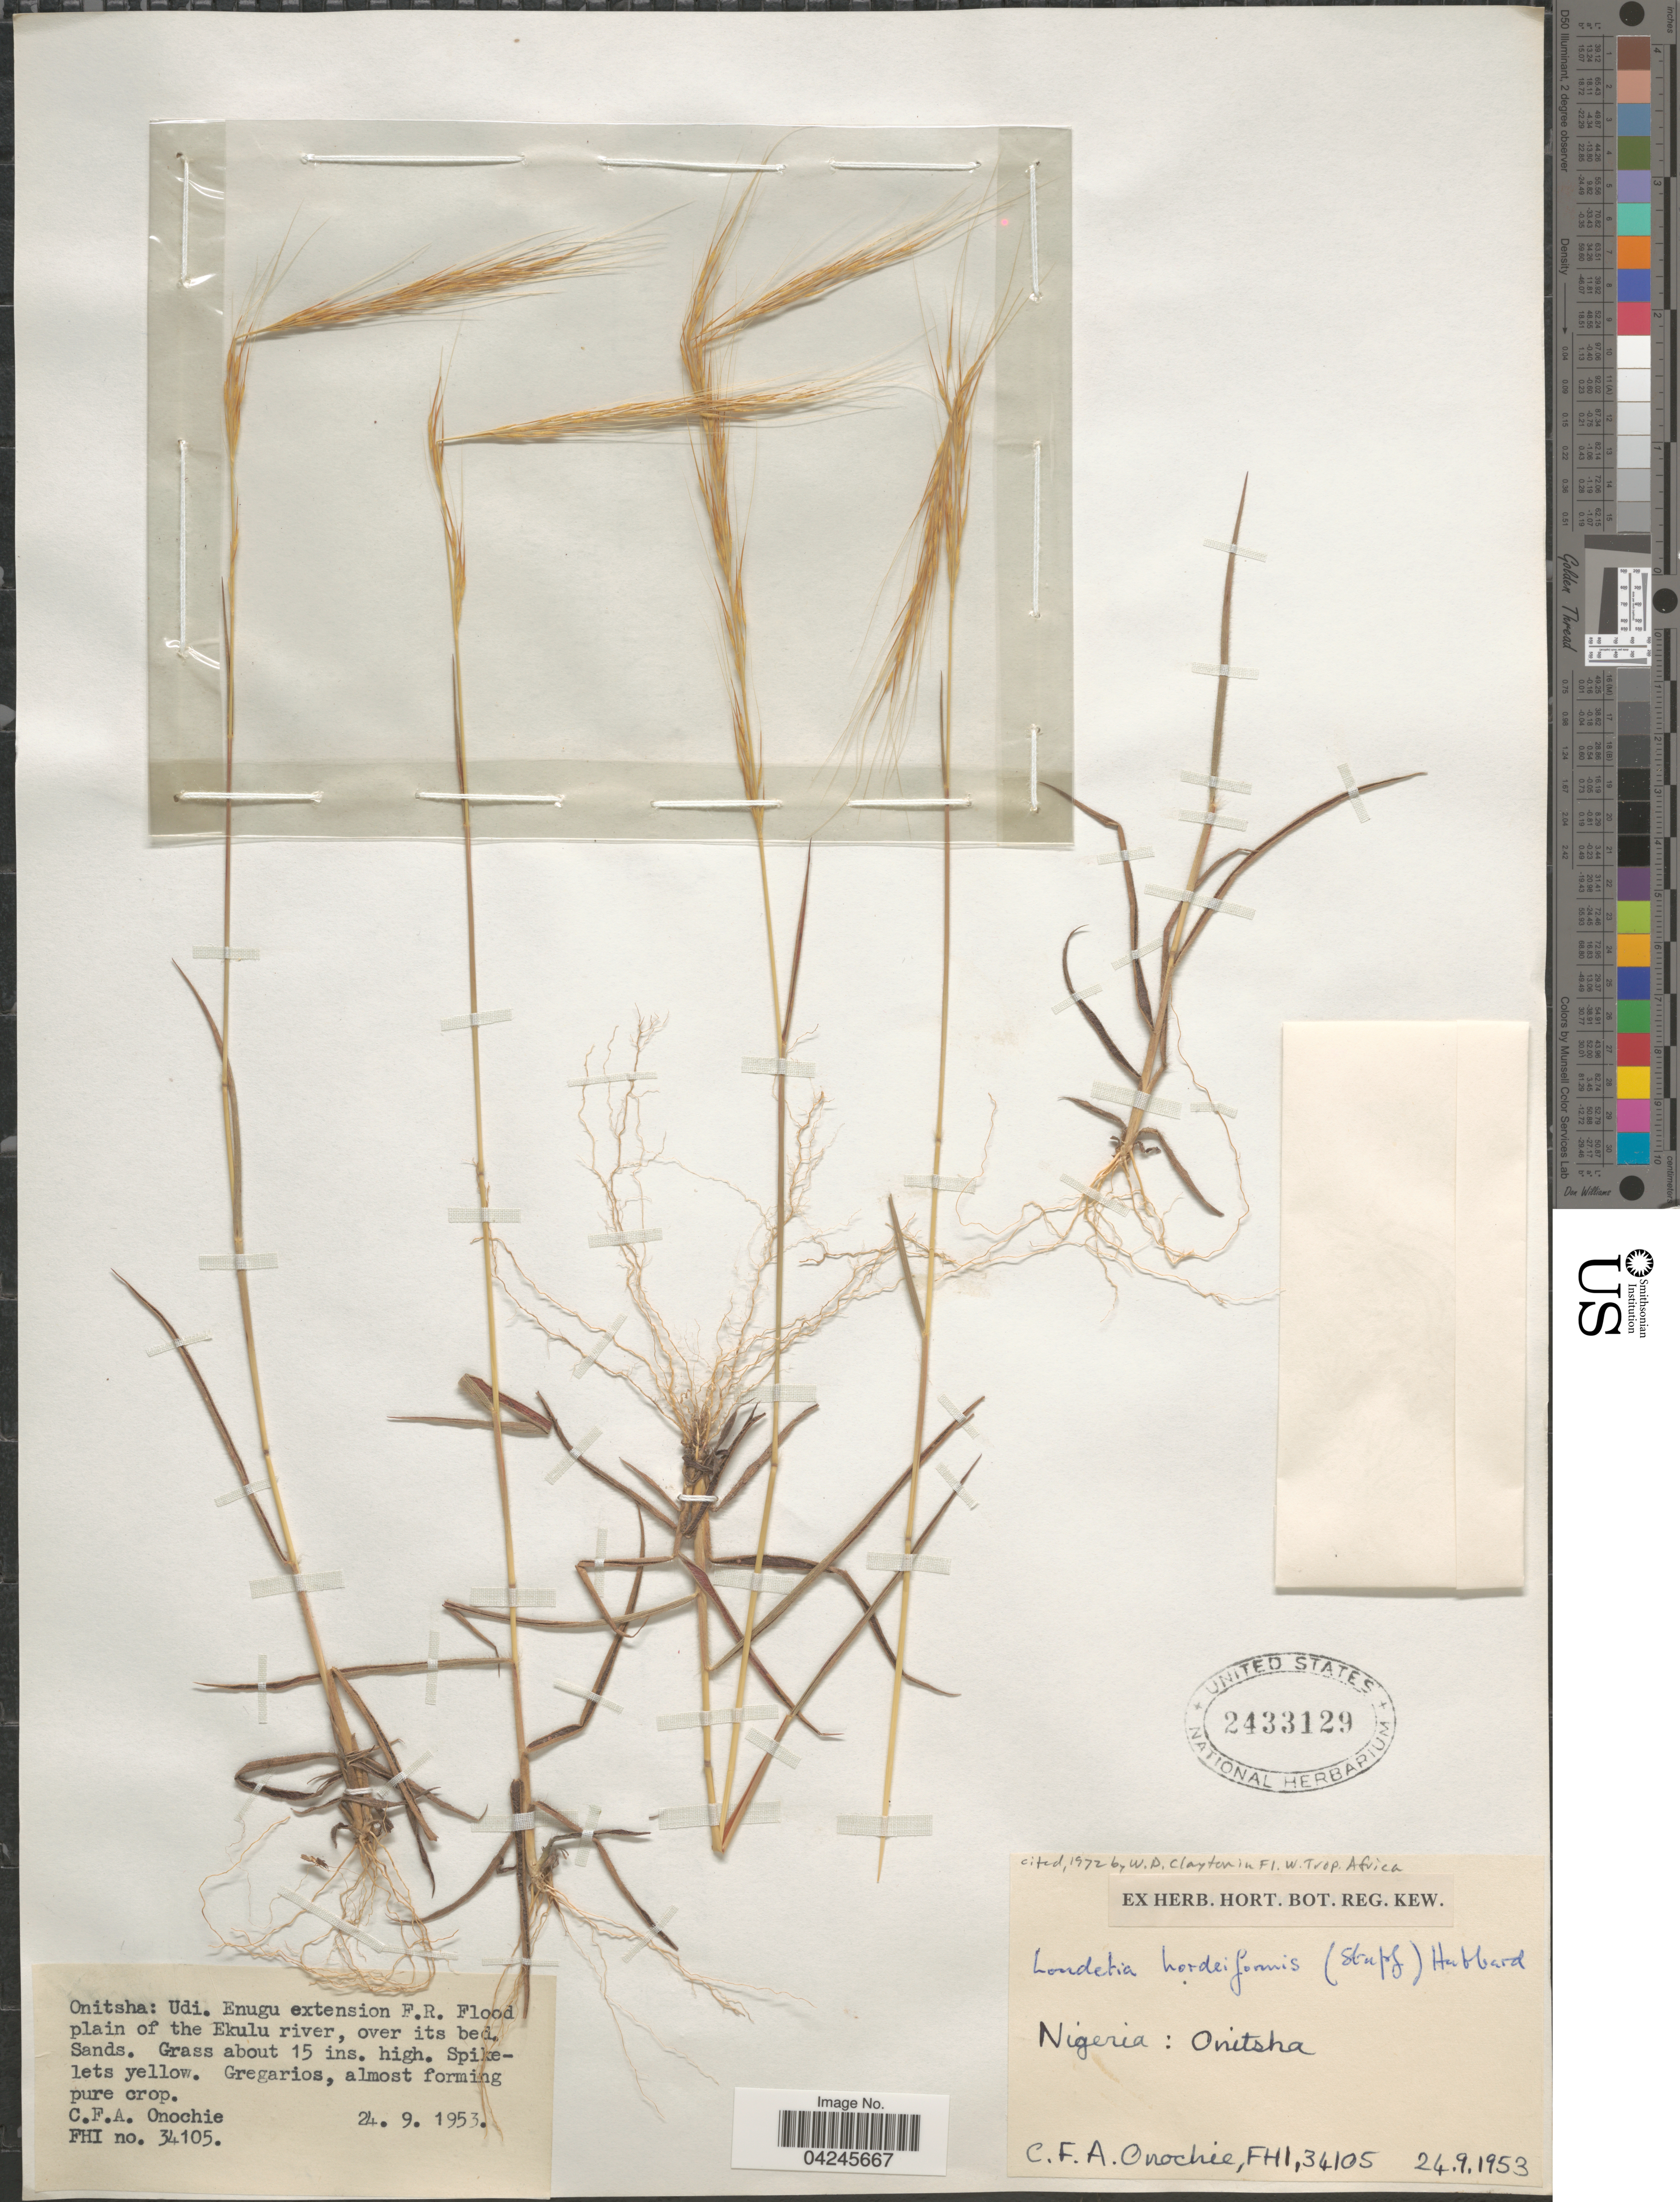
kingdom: Plantae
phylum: Tracheophyta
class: Liliopsida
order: Poales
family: Poaceae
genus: Loudetia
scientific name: Loudetia hordeiformis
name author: (Stapf) C. E. Hubb.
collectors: C. Onochie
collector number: FHI34105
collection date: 1953-09-24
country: Nigeria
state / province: Enugu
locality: Onitsha: Udi. Enugu extension F. R. Flood plain of the Ekulu river, over its bed.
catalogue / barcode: US 2433129